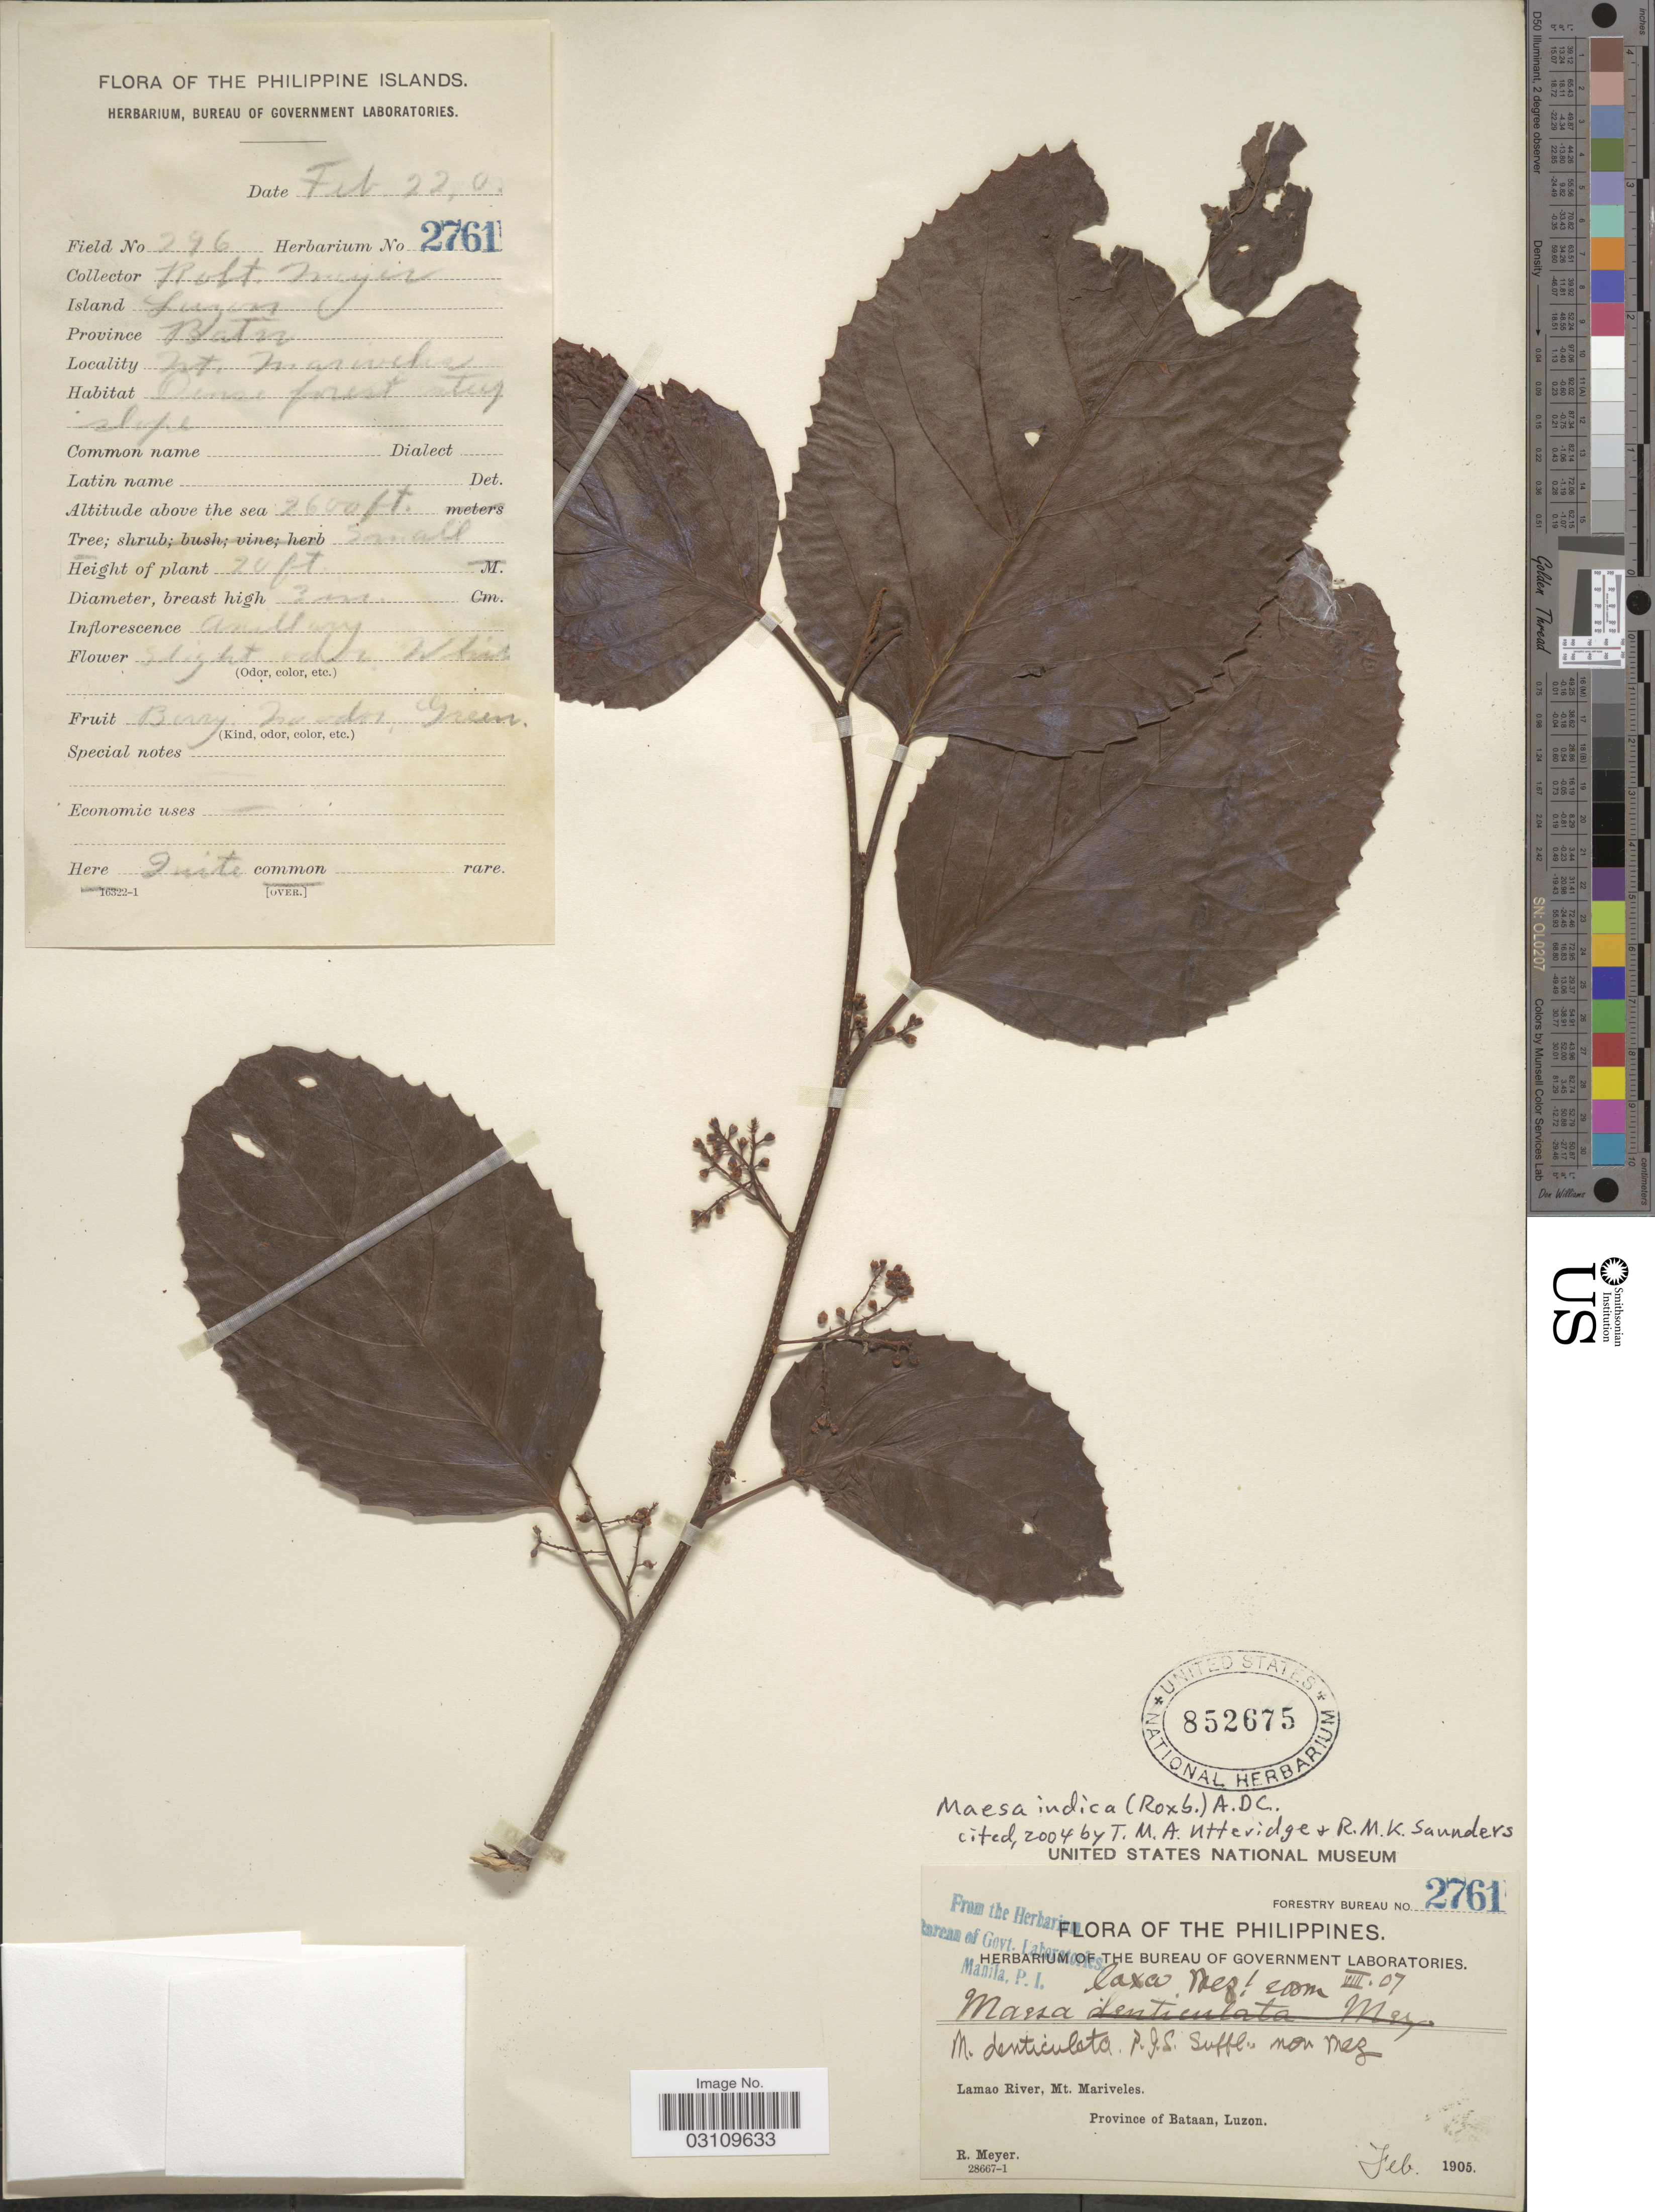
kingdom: Plantae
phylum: Tracheophyta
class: Magnoliopsida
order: Ericales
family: Primulaceae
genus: Maesa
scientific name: Maesa indica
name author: (Roxb.) A. DC.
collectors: R. Meyer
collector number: Forestry Bureau 2761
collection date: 1905-02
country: Philippines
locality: Lamao River, Mt. Mariveles, Province of Bataan, Luzon.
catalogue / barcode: US 852675